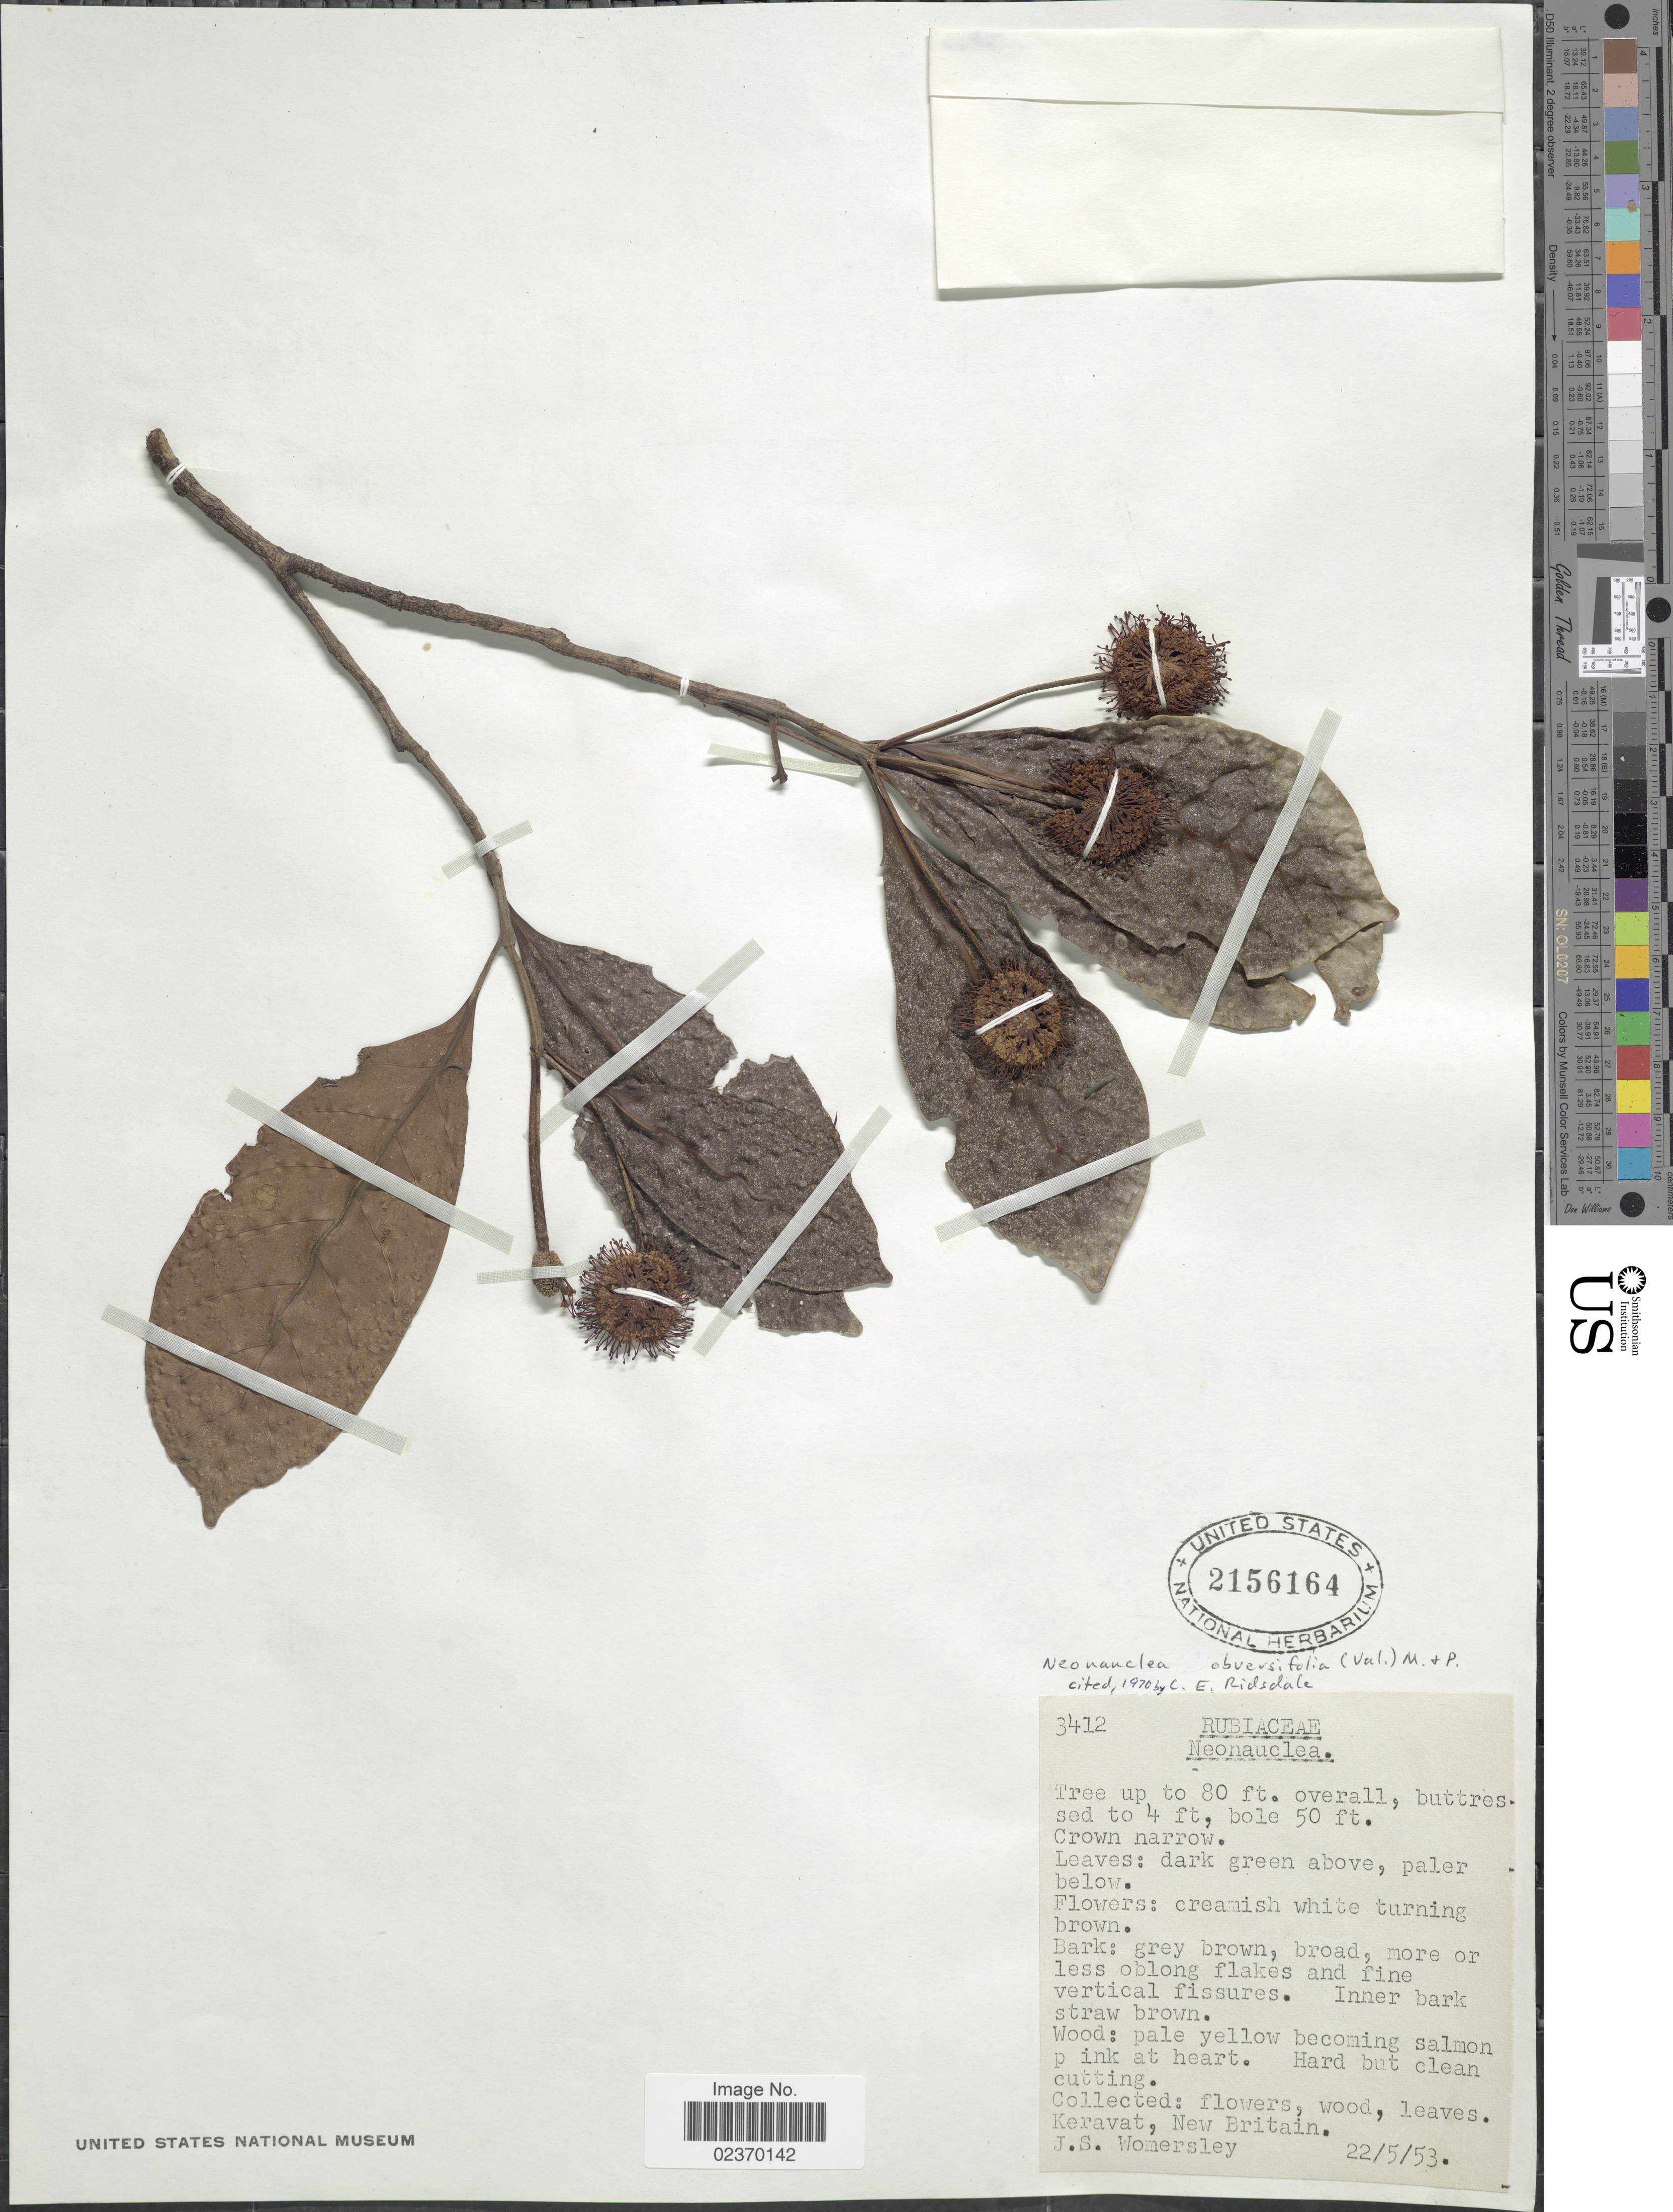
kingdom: Plantae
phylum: Tracheophyta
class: Magnoliopsida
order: Gentianales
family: Rubiaceae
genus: Neonauclea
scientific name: Neonauclea obversifolia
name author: (Valeton) Merr. & L.M. Perry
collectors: J. S. Womersley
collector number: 3412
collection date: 1953-05-22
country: Papua New Guinea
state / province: East New Britain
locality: Keravat, New Britain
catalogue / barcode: US 2156164